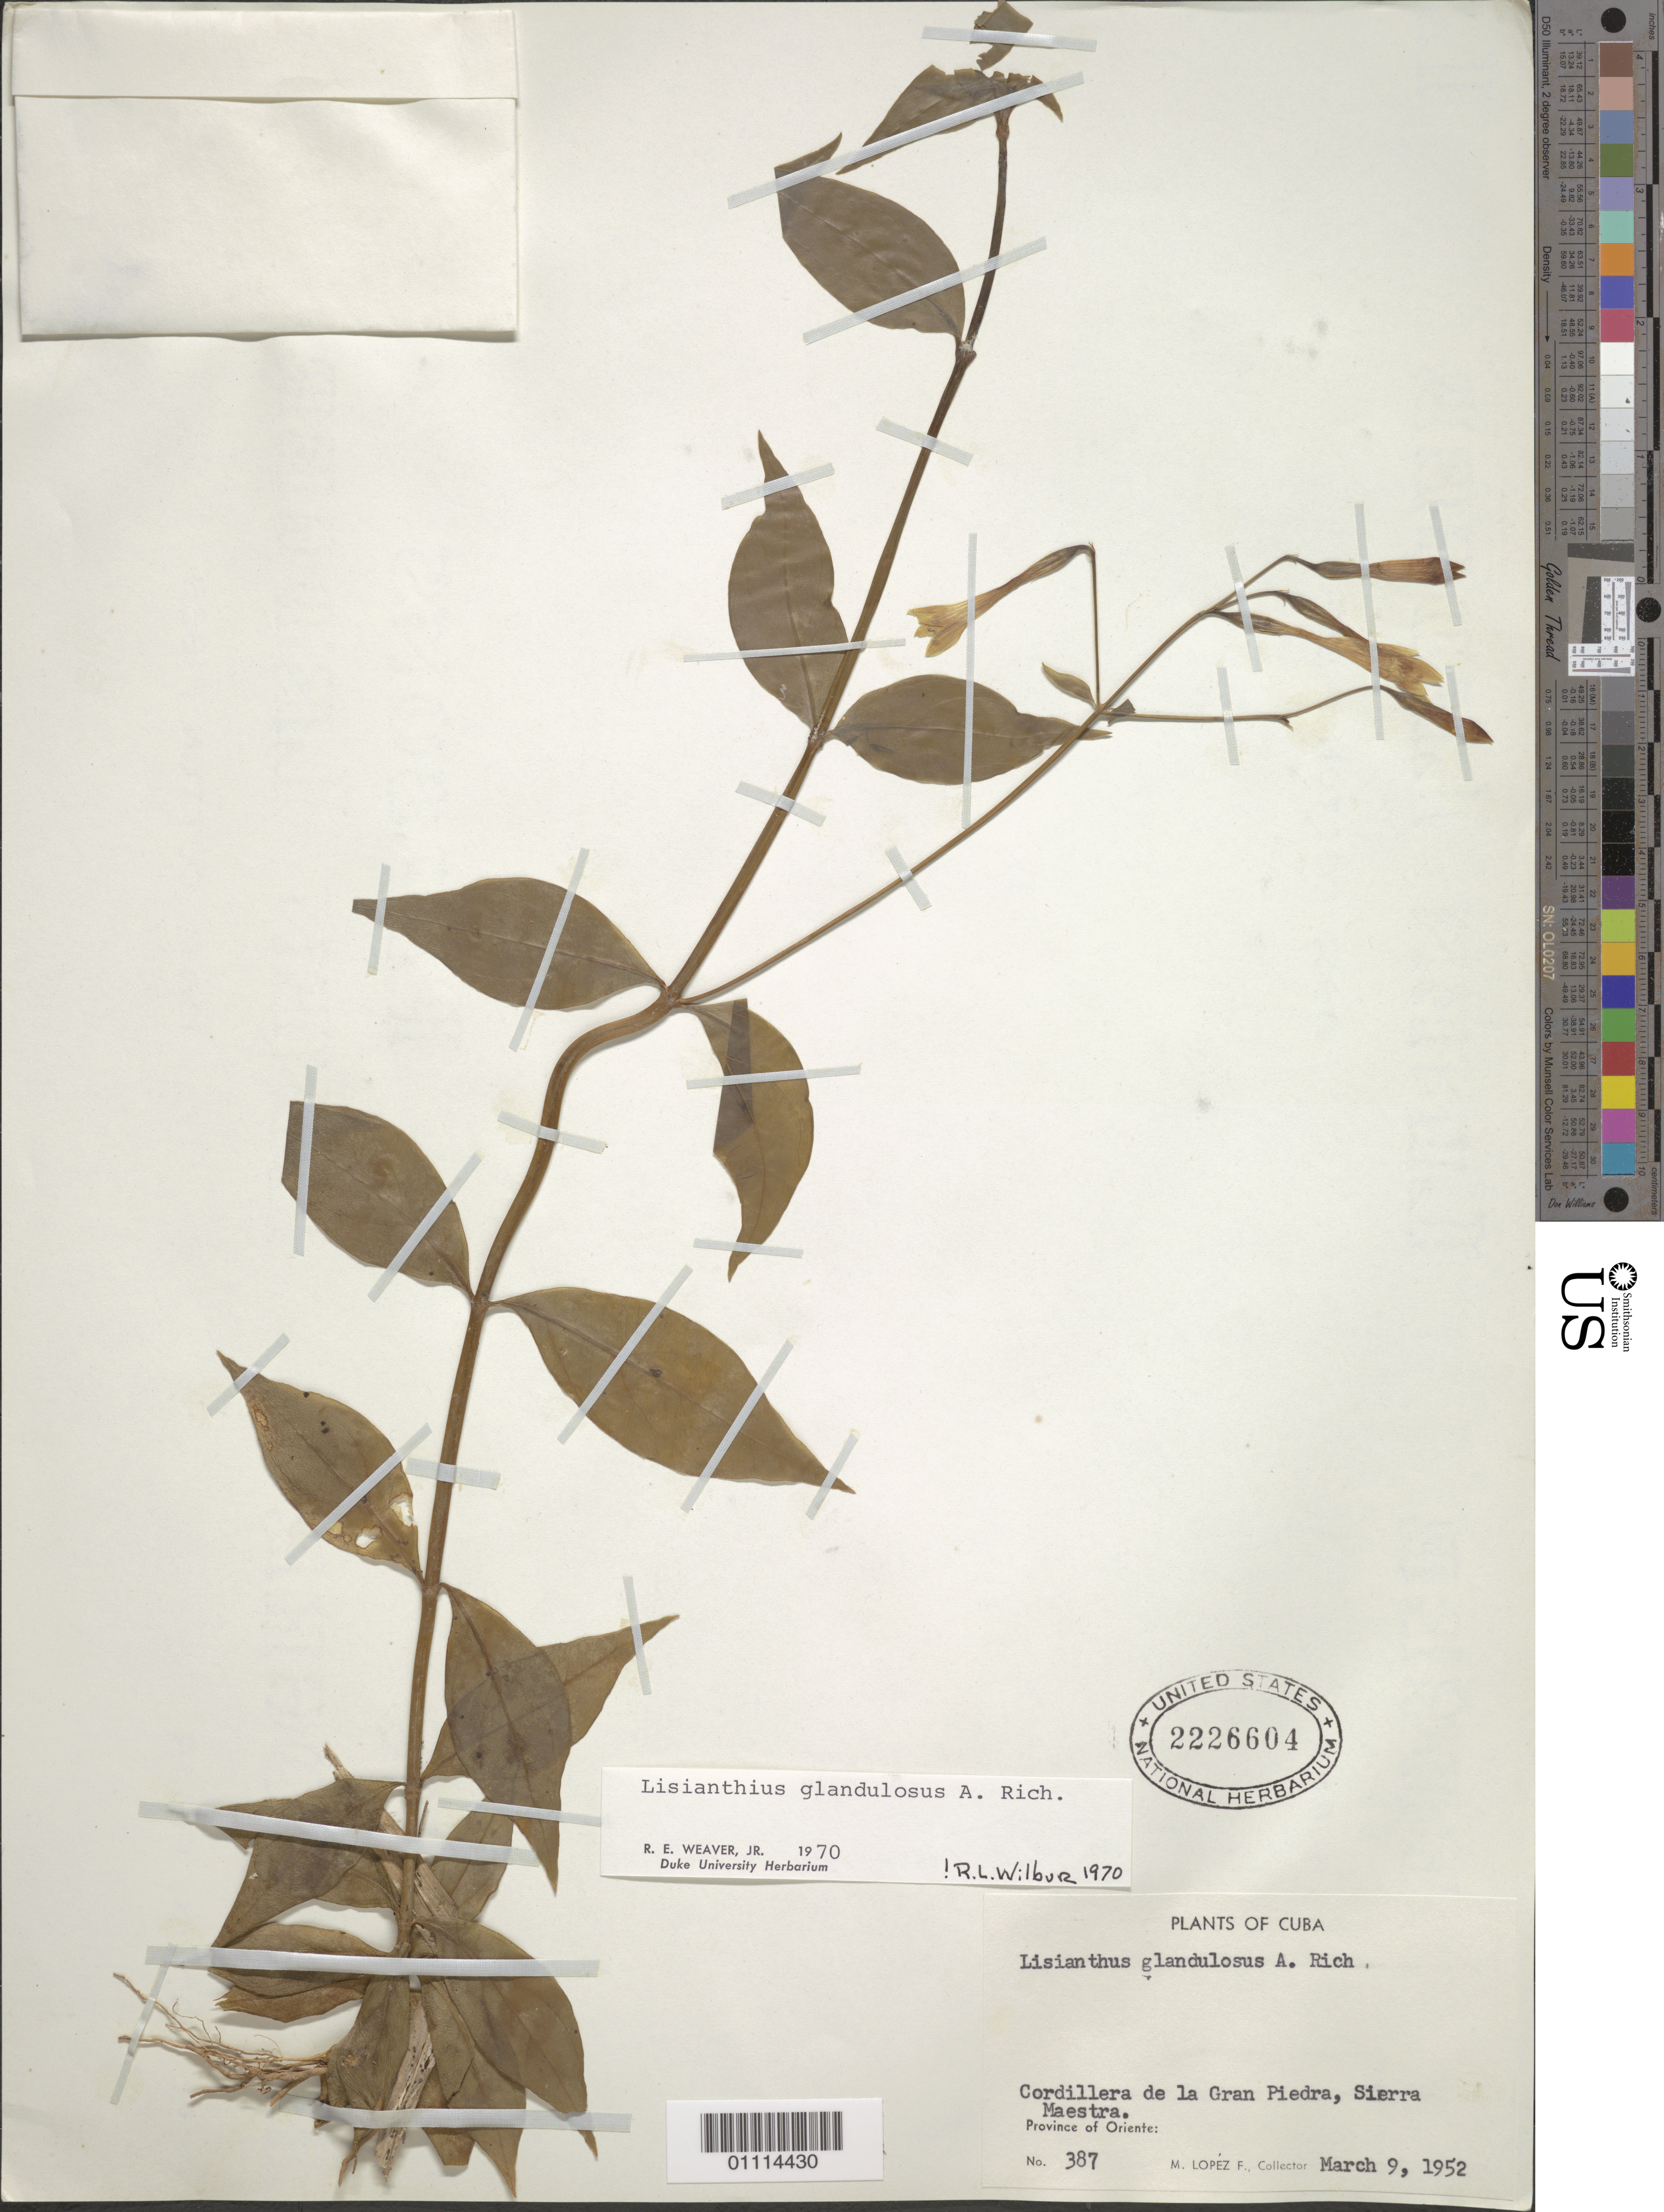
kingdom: Plantae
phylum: Tracheophyta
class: Magnoliopsida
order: Gentianales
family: Gentianaceae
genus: Lisianthius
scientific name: Lisianthius glandulosus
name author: A. Rich.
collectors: M. López Figueiras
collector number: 387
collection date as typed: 09 Mar 1952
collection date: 1952-03-09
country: Cuba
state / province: Santiago de Cuba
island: Cuba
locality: Cordillera de la Gran Piedra, Sierra Maestra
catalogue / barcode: US 2226604